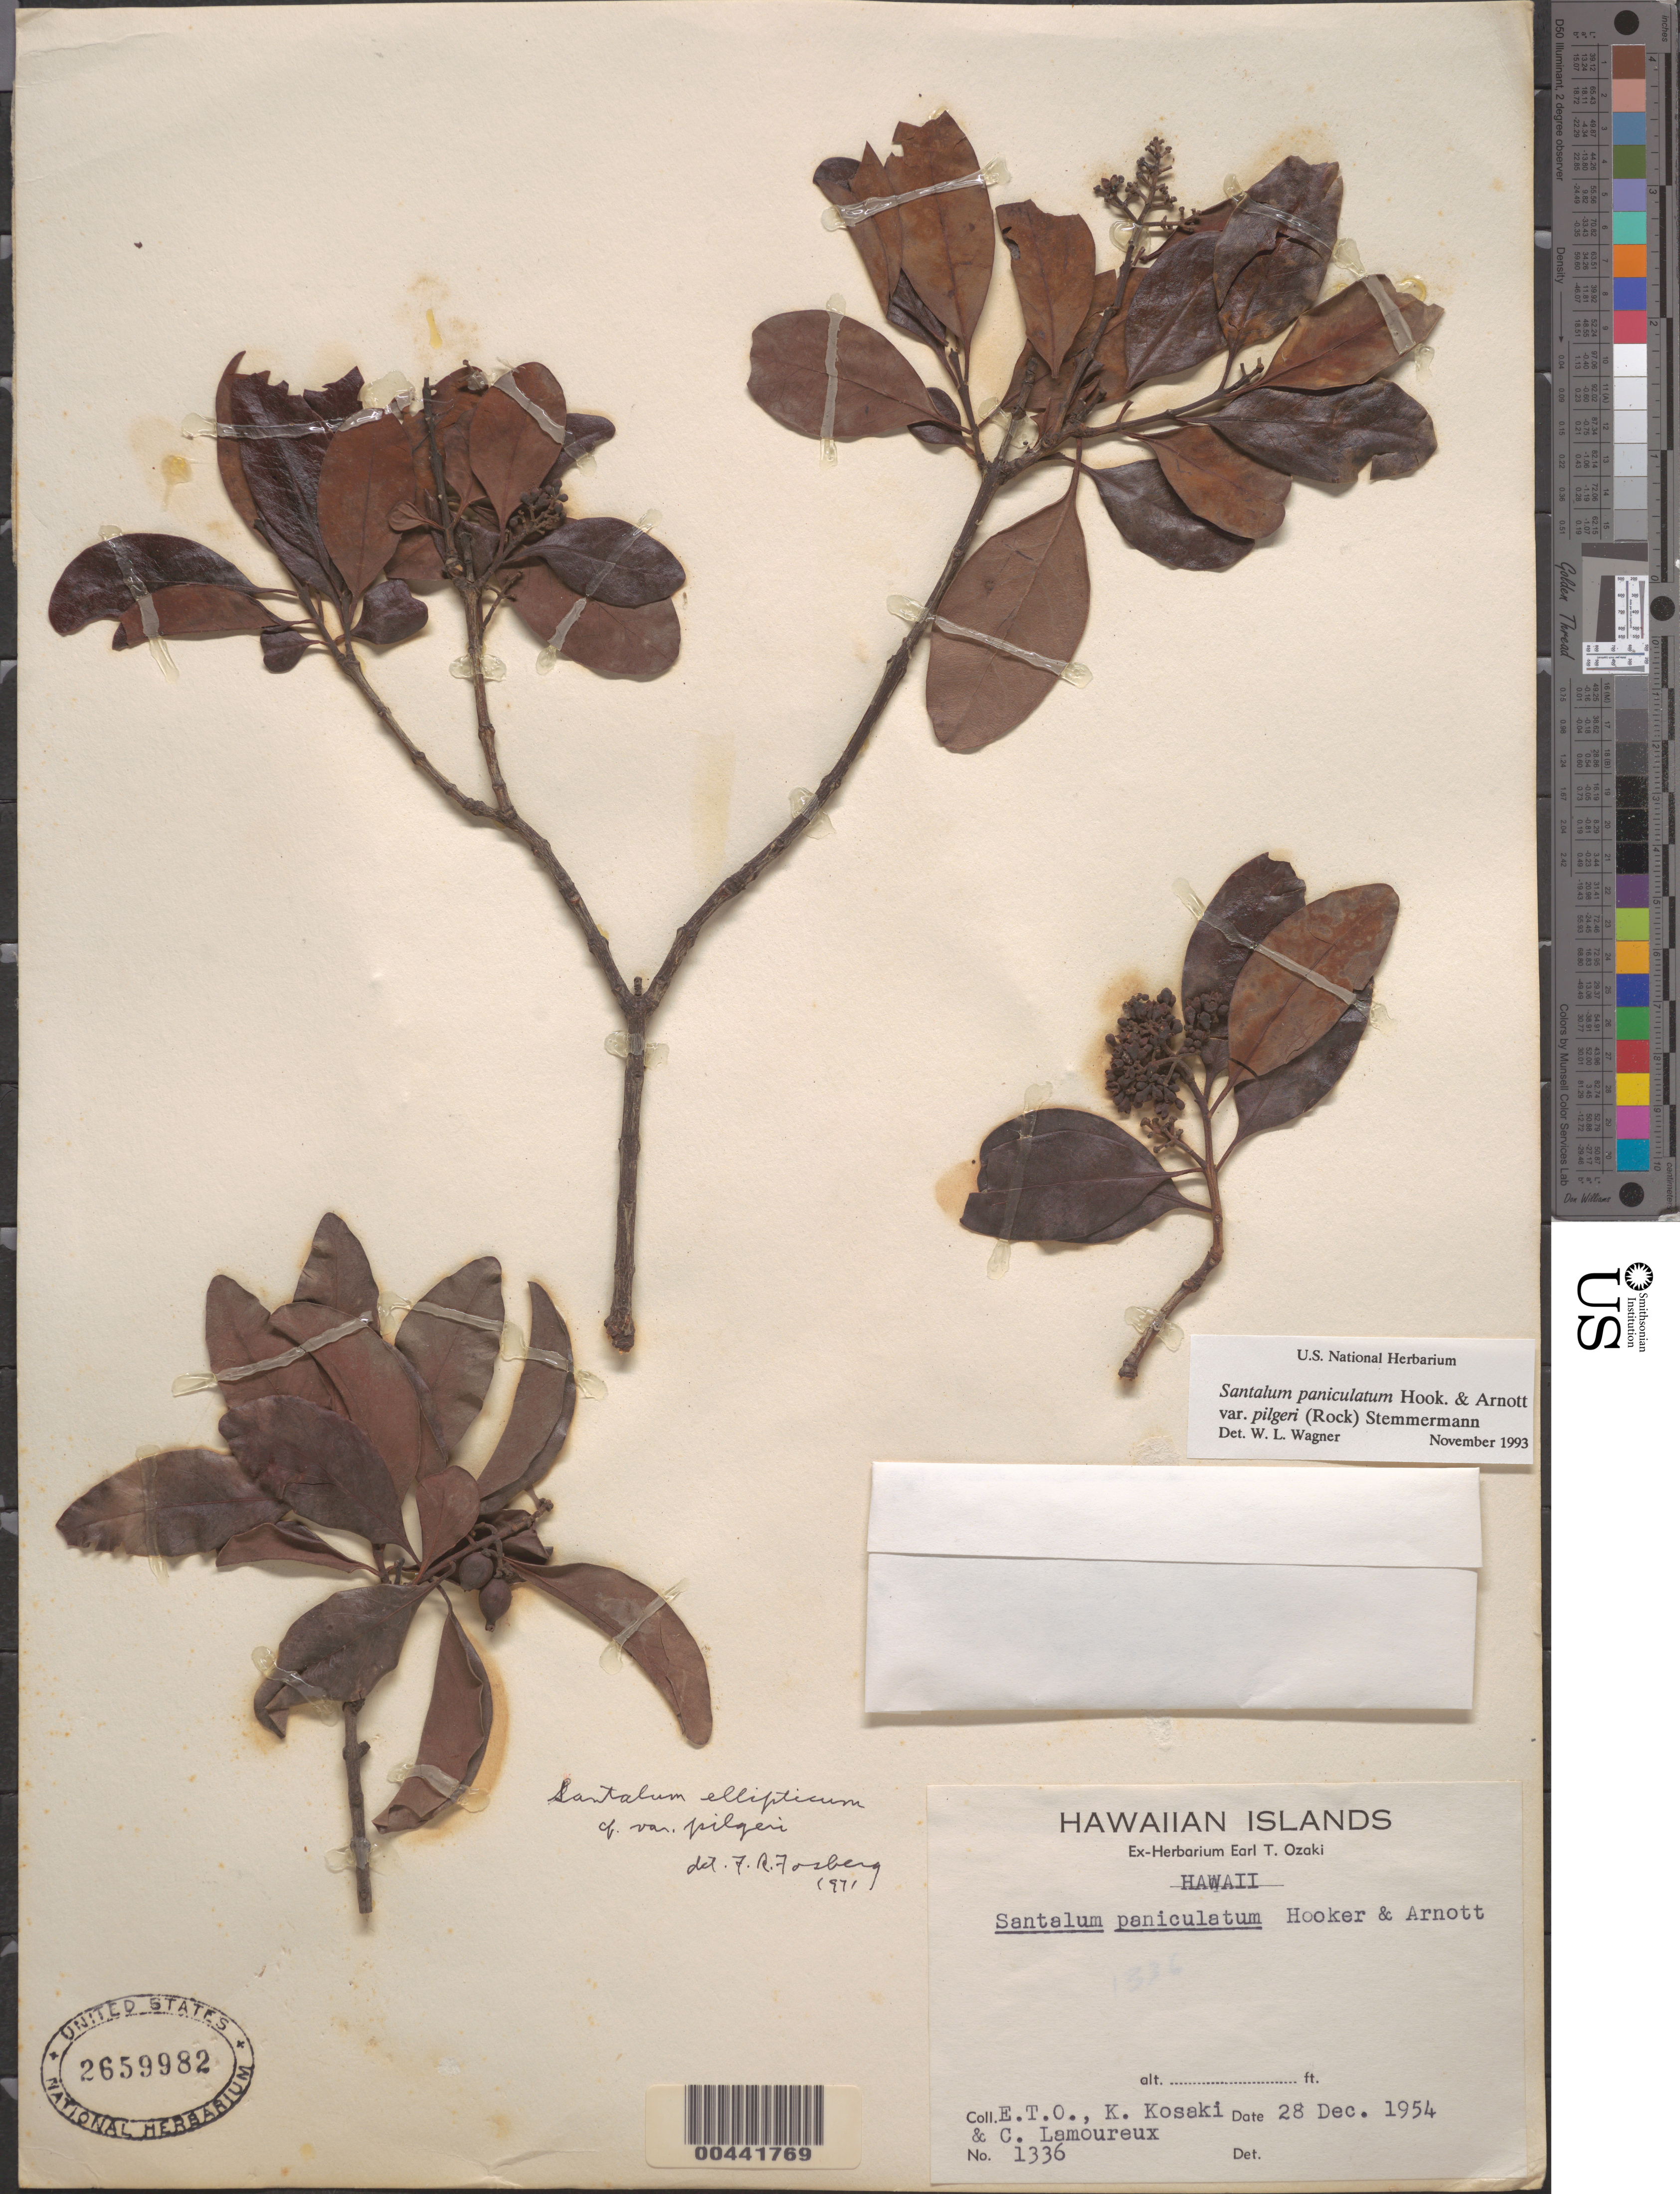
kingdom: Plantae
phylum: Tracheophyta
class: Magnoliopsida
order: Santalales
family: Santalaceae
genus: Santalum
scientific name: Santalum paniculatum var. pilgeri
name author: (Rock) Stemmerm.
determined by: Wagner, W. L., (BOT), Smithsonian Institution - National Museum of Natural History (UNITED STATES)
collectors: E. Ozaki, K. Kosaki & C. Lamoureux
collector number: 1336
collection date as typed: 28 Dec 1954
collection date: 1954-12-28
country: United States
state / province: Hawaii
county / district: Hawaii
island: Hawaii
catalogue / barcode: US 2659982